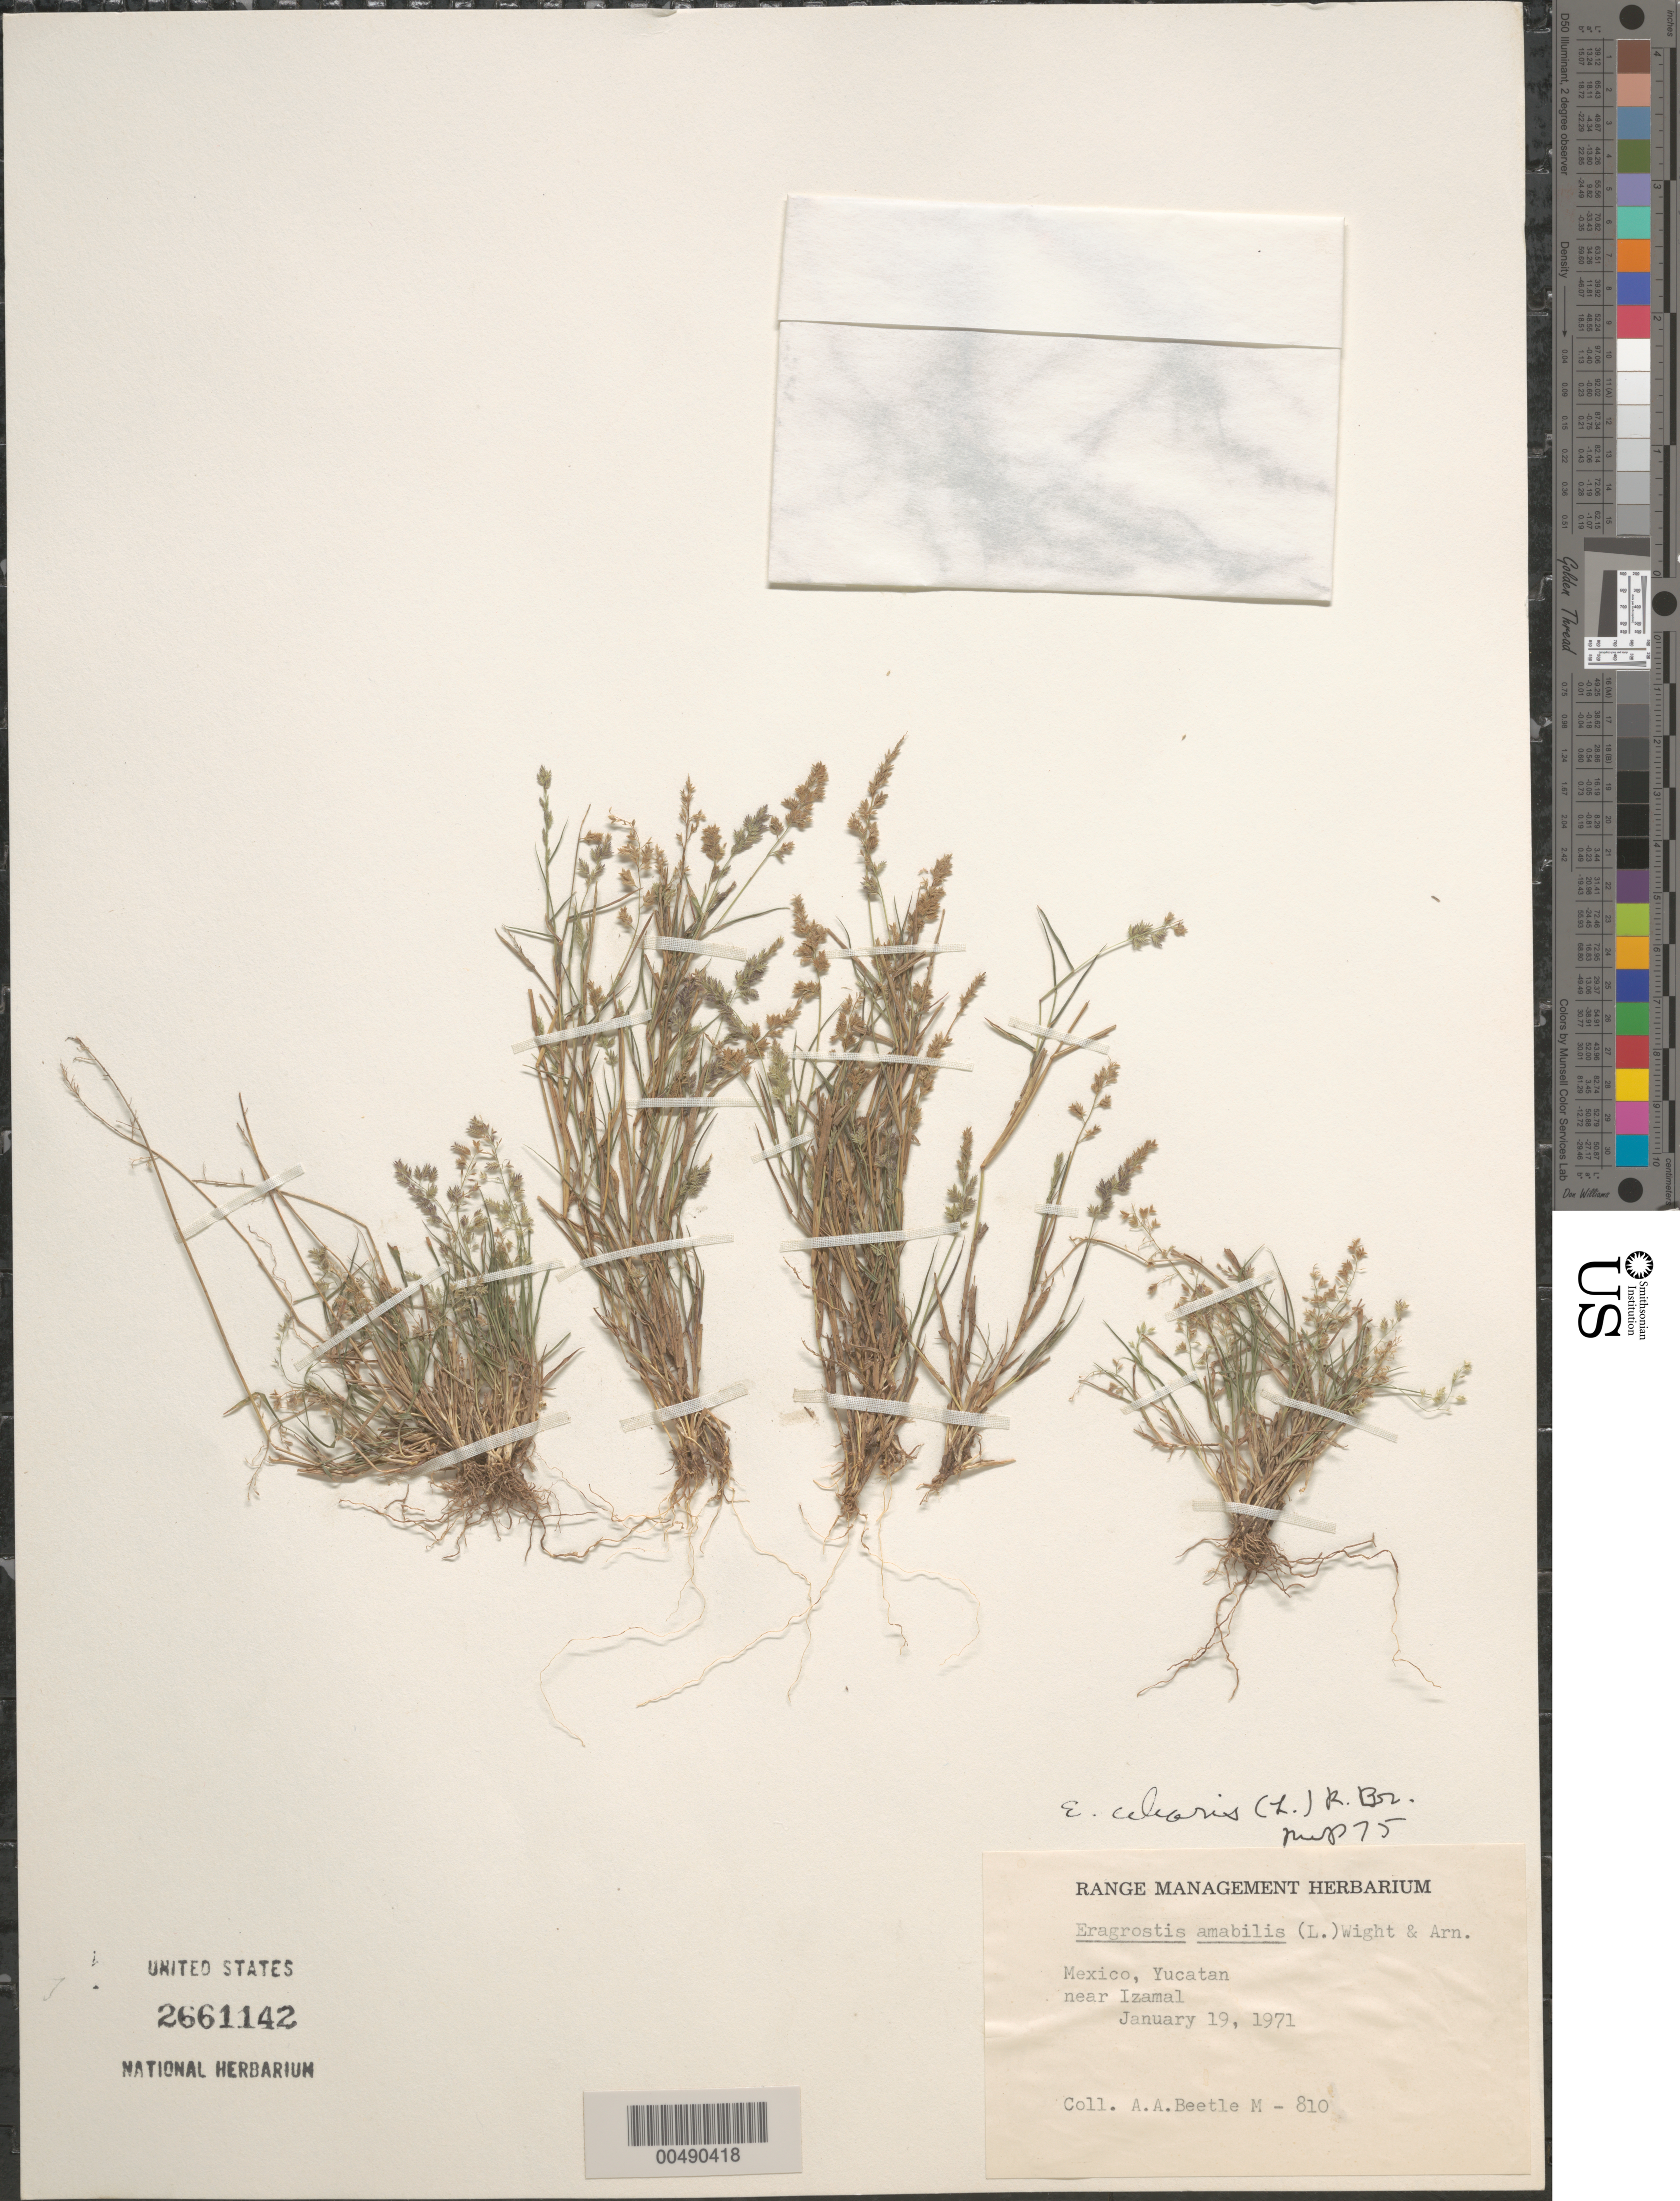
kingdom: Plantae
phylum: Tracheophyta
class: Liliopsida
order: Poales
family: Poaceae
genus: Eragrostis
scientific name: Eragrostis ciliaris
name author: (L.) R. Br.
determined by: Pohl, R. W.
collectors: A. A. Beetle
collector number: M-810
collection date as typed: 19 Jan 1971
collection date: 1971-01-19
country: Mexico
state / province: Yucatan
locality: Near Izamal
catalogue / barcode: US 2661142